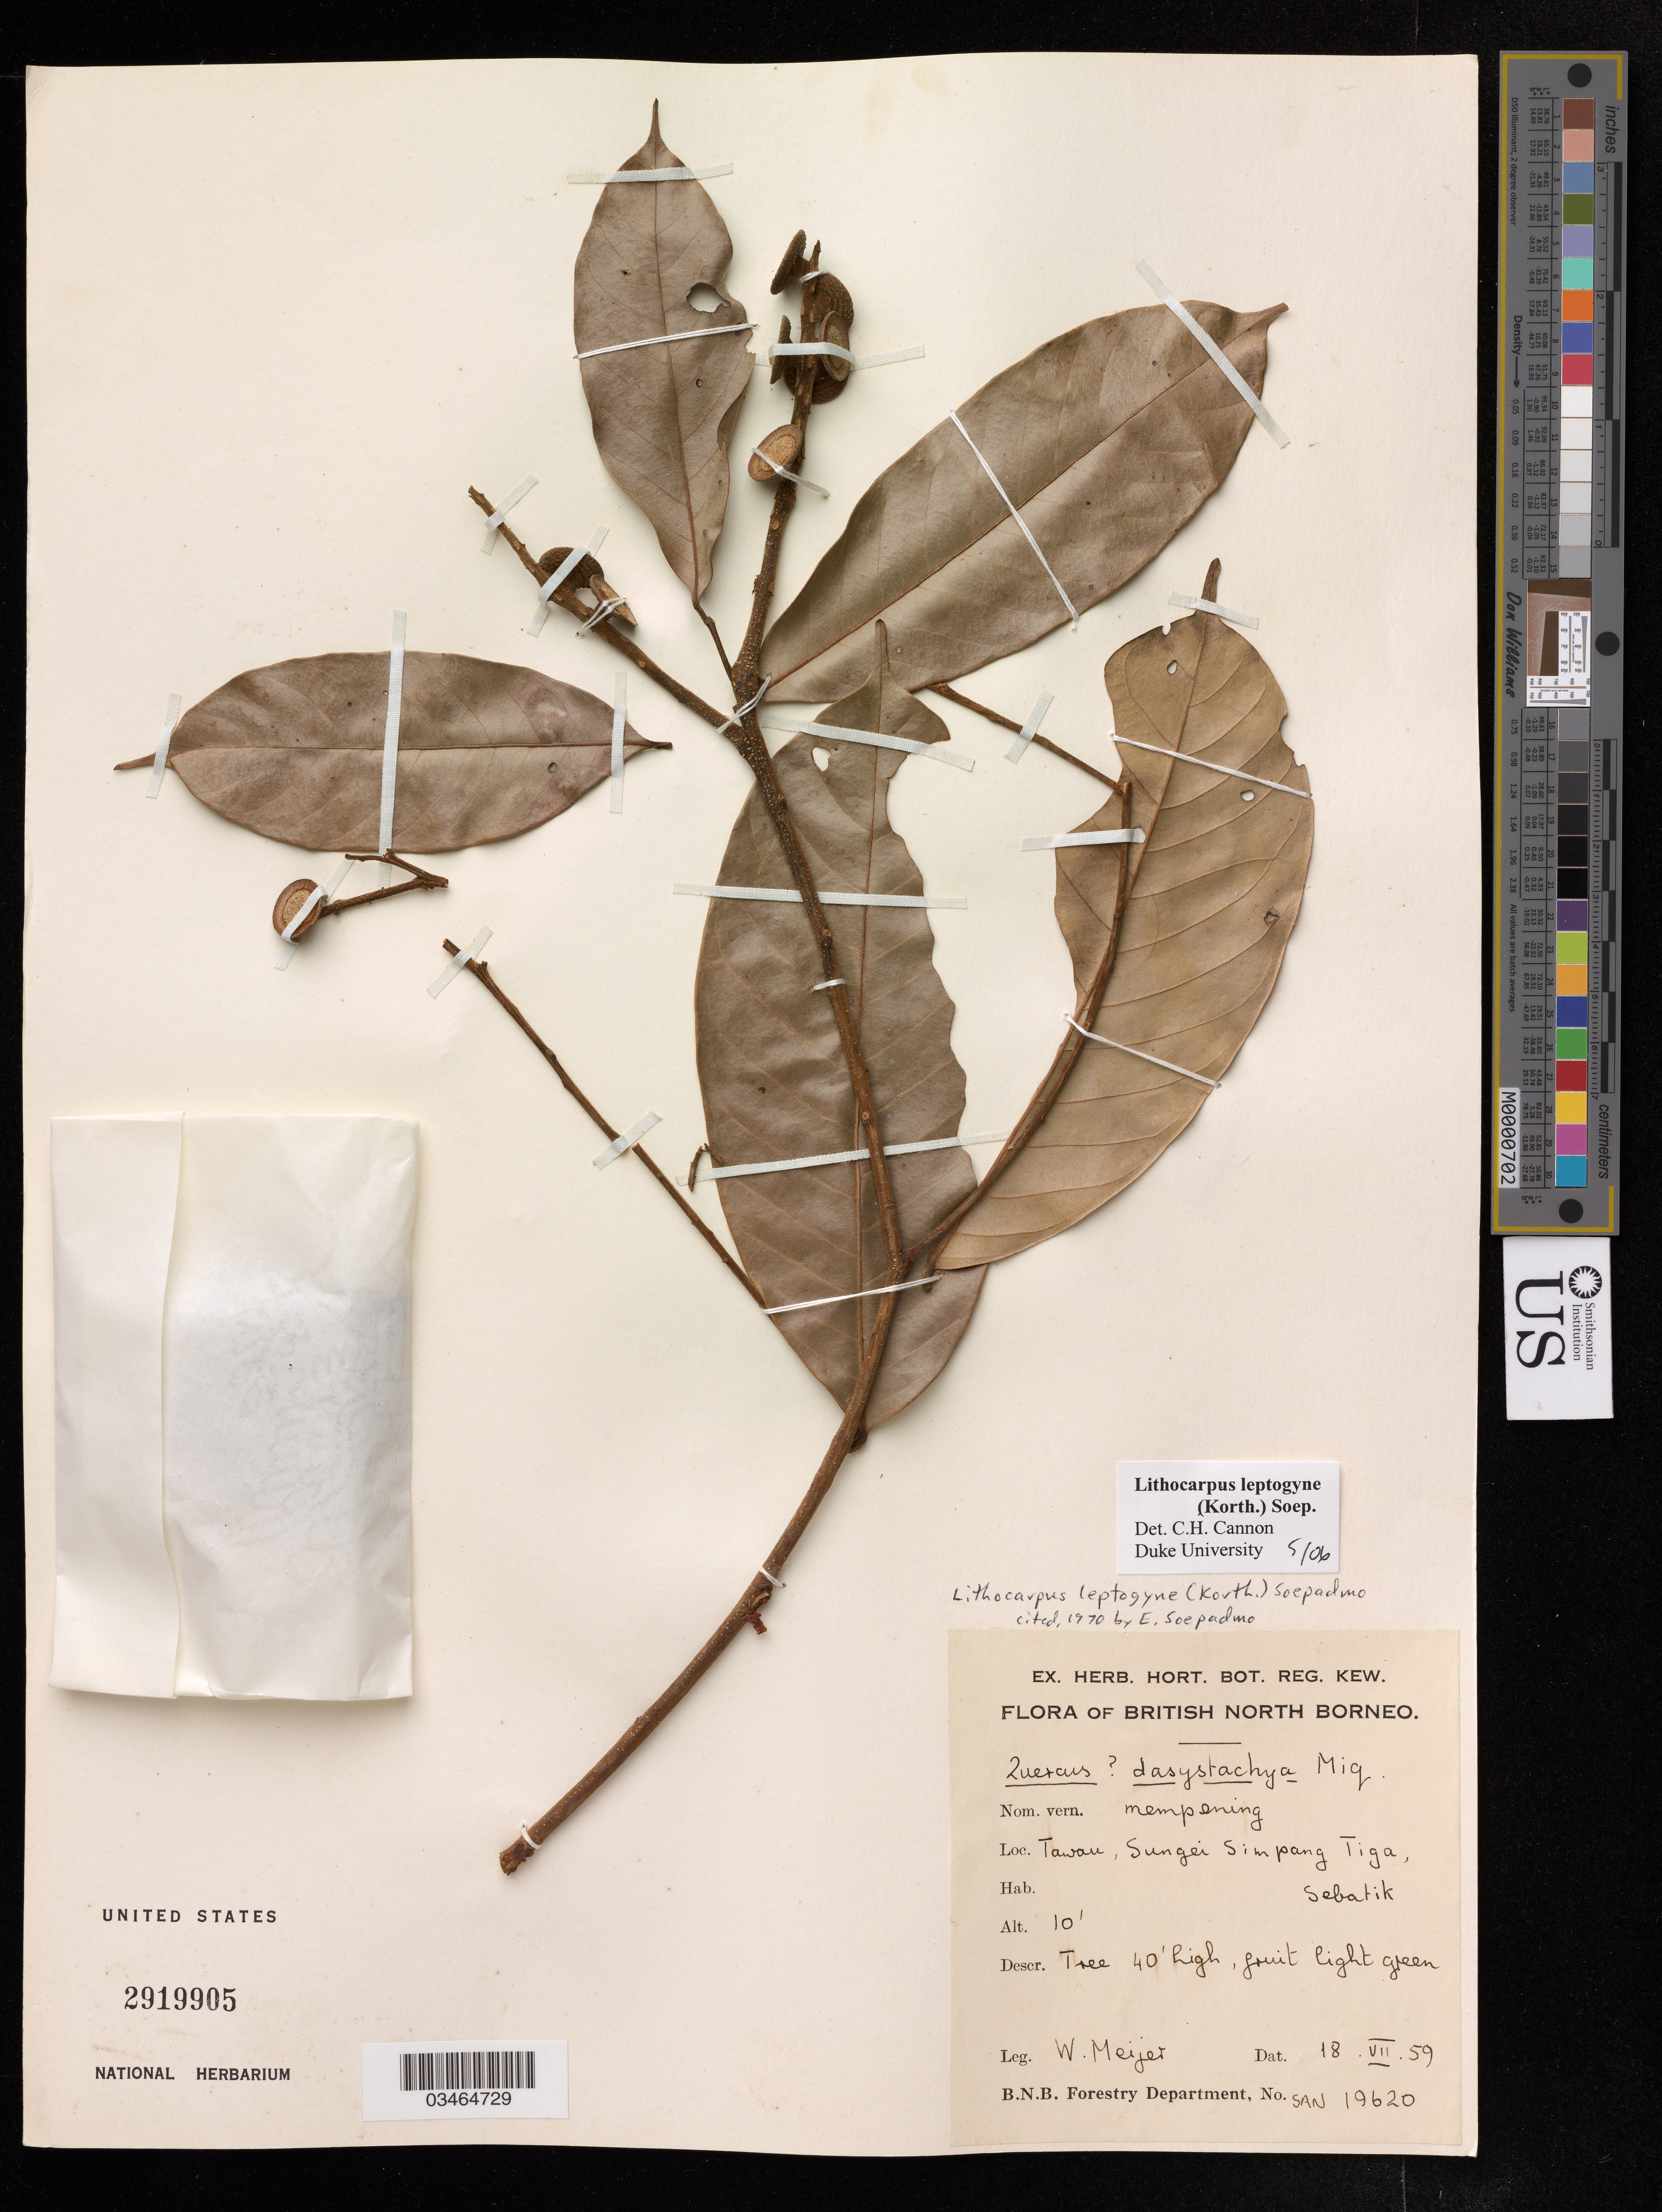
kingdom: Plantae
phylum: Tracheophyta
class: Magnoliopsida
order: Fagales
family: Fagaceae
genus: Lithocarpus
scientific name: Lithocarpus leptogyne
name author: (Korth.) Soepadmo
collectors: W. Meijer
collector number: SAN19620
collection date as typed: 18 Jul59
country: Malaysia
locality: British North Borneo. Tawan, Sungei Simpang Tiga, Sebatik.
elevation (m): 3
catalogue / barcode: US 2919905